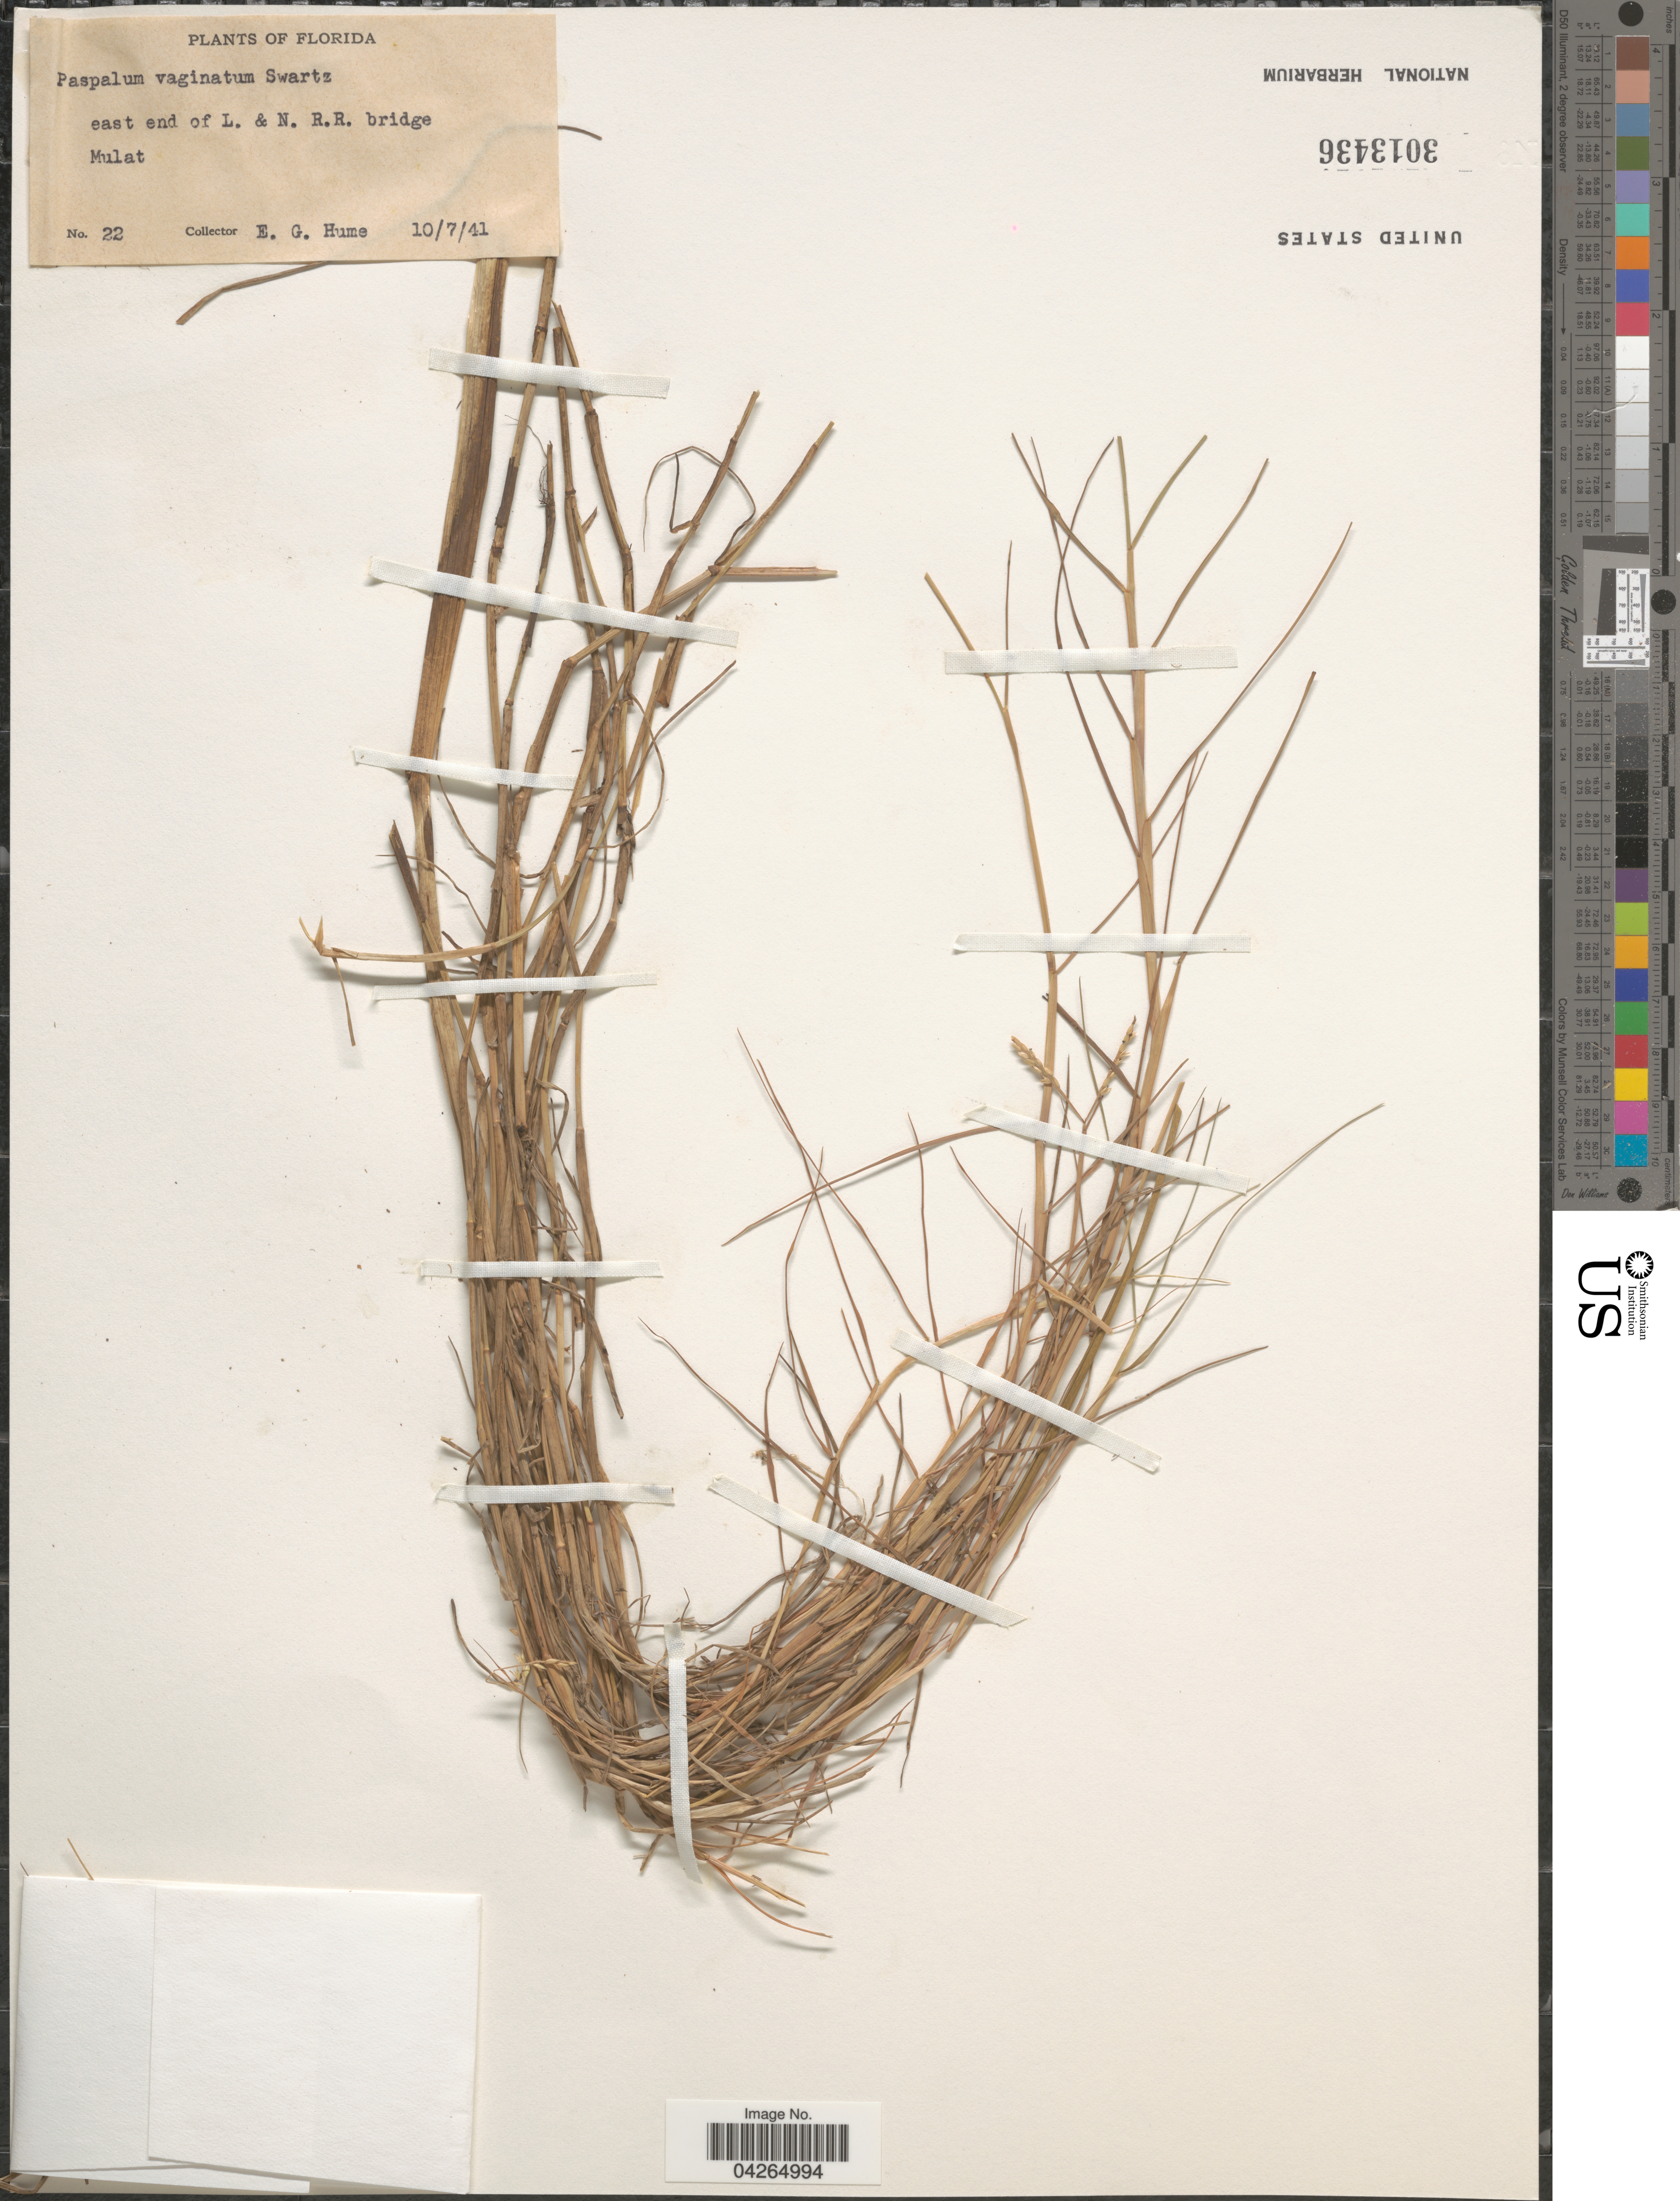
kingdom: Plantae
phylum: Tracheophyta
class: Liliopsida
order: Poales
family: Poaceae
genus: Paspalum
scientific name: Paspalum vaginatum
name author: Sw.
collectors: E. Hume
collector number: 22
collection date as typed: Transcribed d/m/y: 7/10/41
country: United States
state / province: Florida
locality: East end of L. & N. R. R. bridge. Mulat.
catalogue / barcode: US 3013436